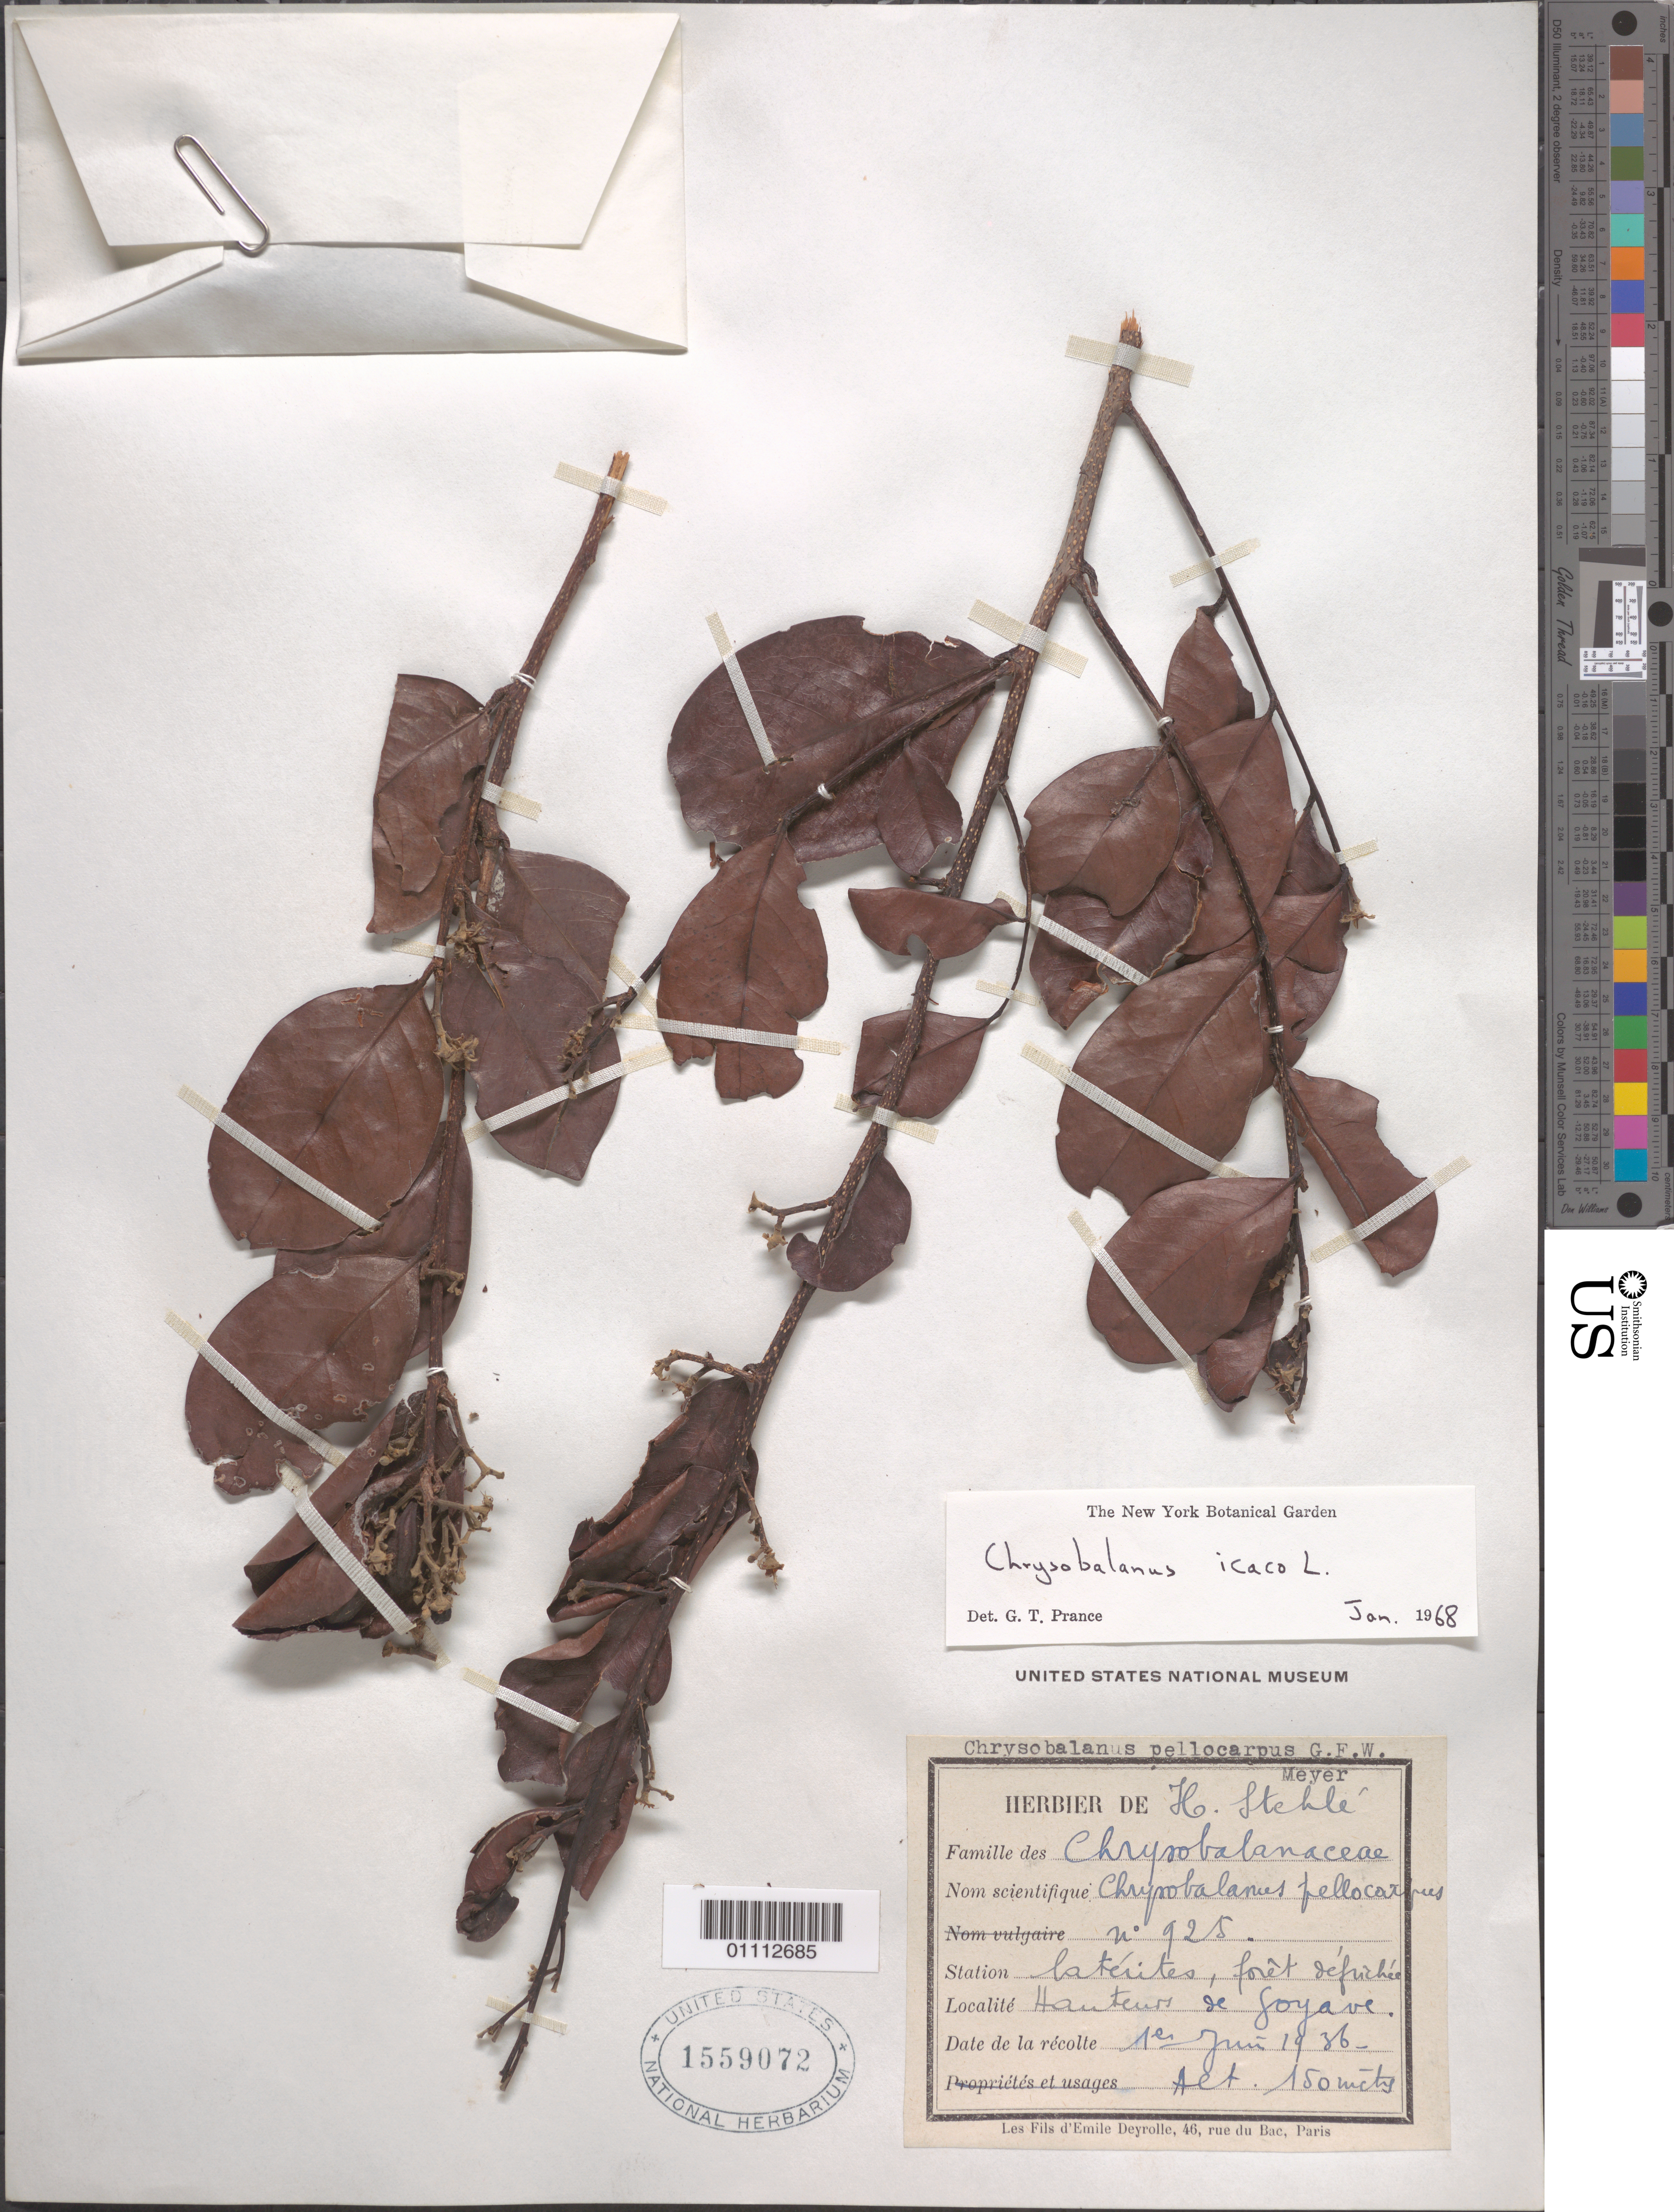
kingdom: Plantae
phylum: Tracheophyta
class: Magnoliopsida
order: Malpighiales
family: Chrysobalanaceae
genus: Chrysobalanus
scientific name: Chrysobalanus icaco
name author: L.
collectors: Herbier de la Martinique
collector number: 925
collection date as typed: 10 Jun 1936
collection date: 1936-06-10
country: Martinique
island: Martinique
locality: hauteura de Goyane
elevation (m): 150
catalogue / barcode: US 1559072